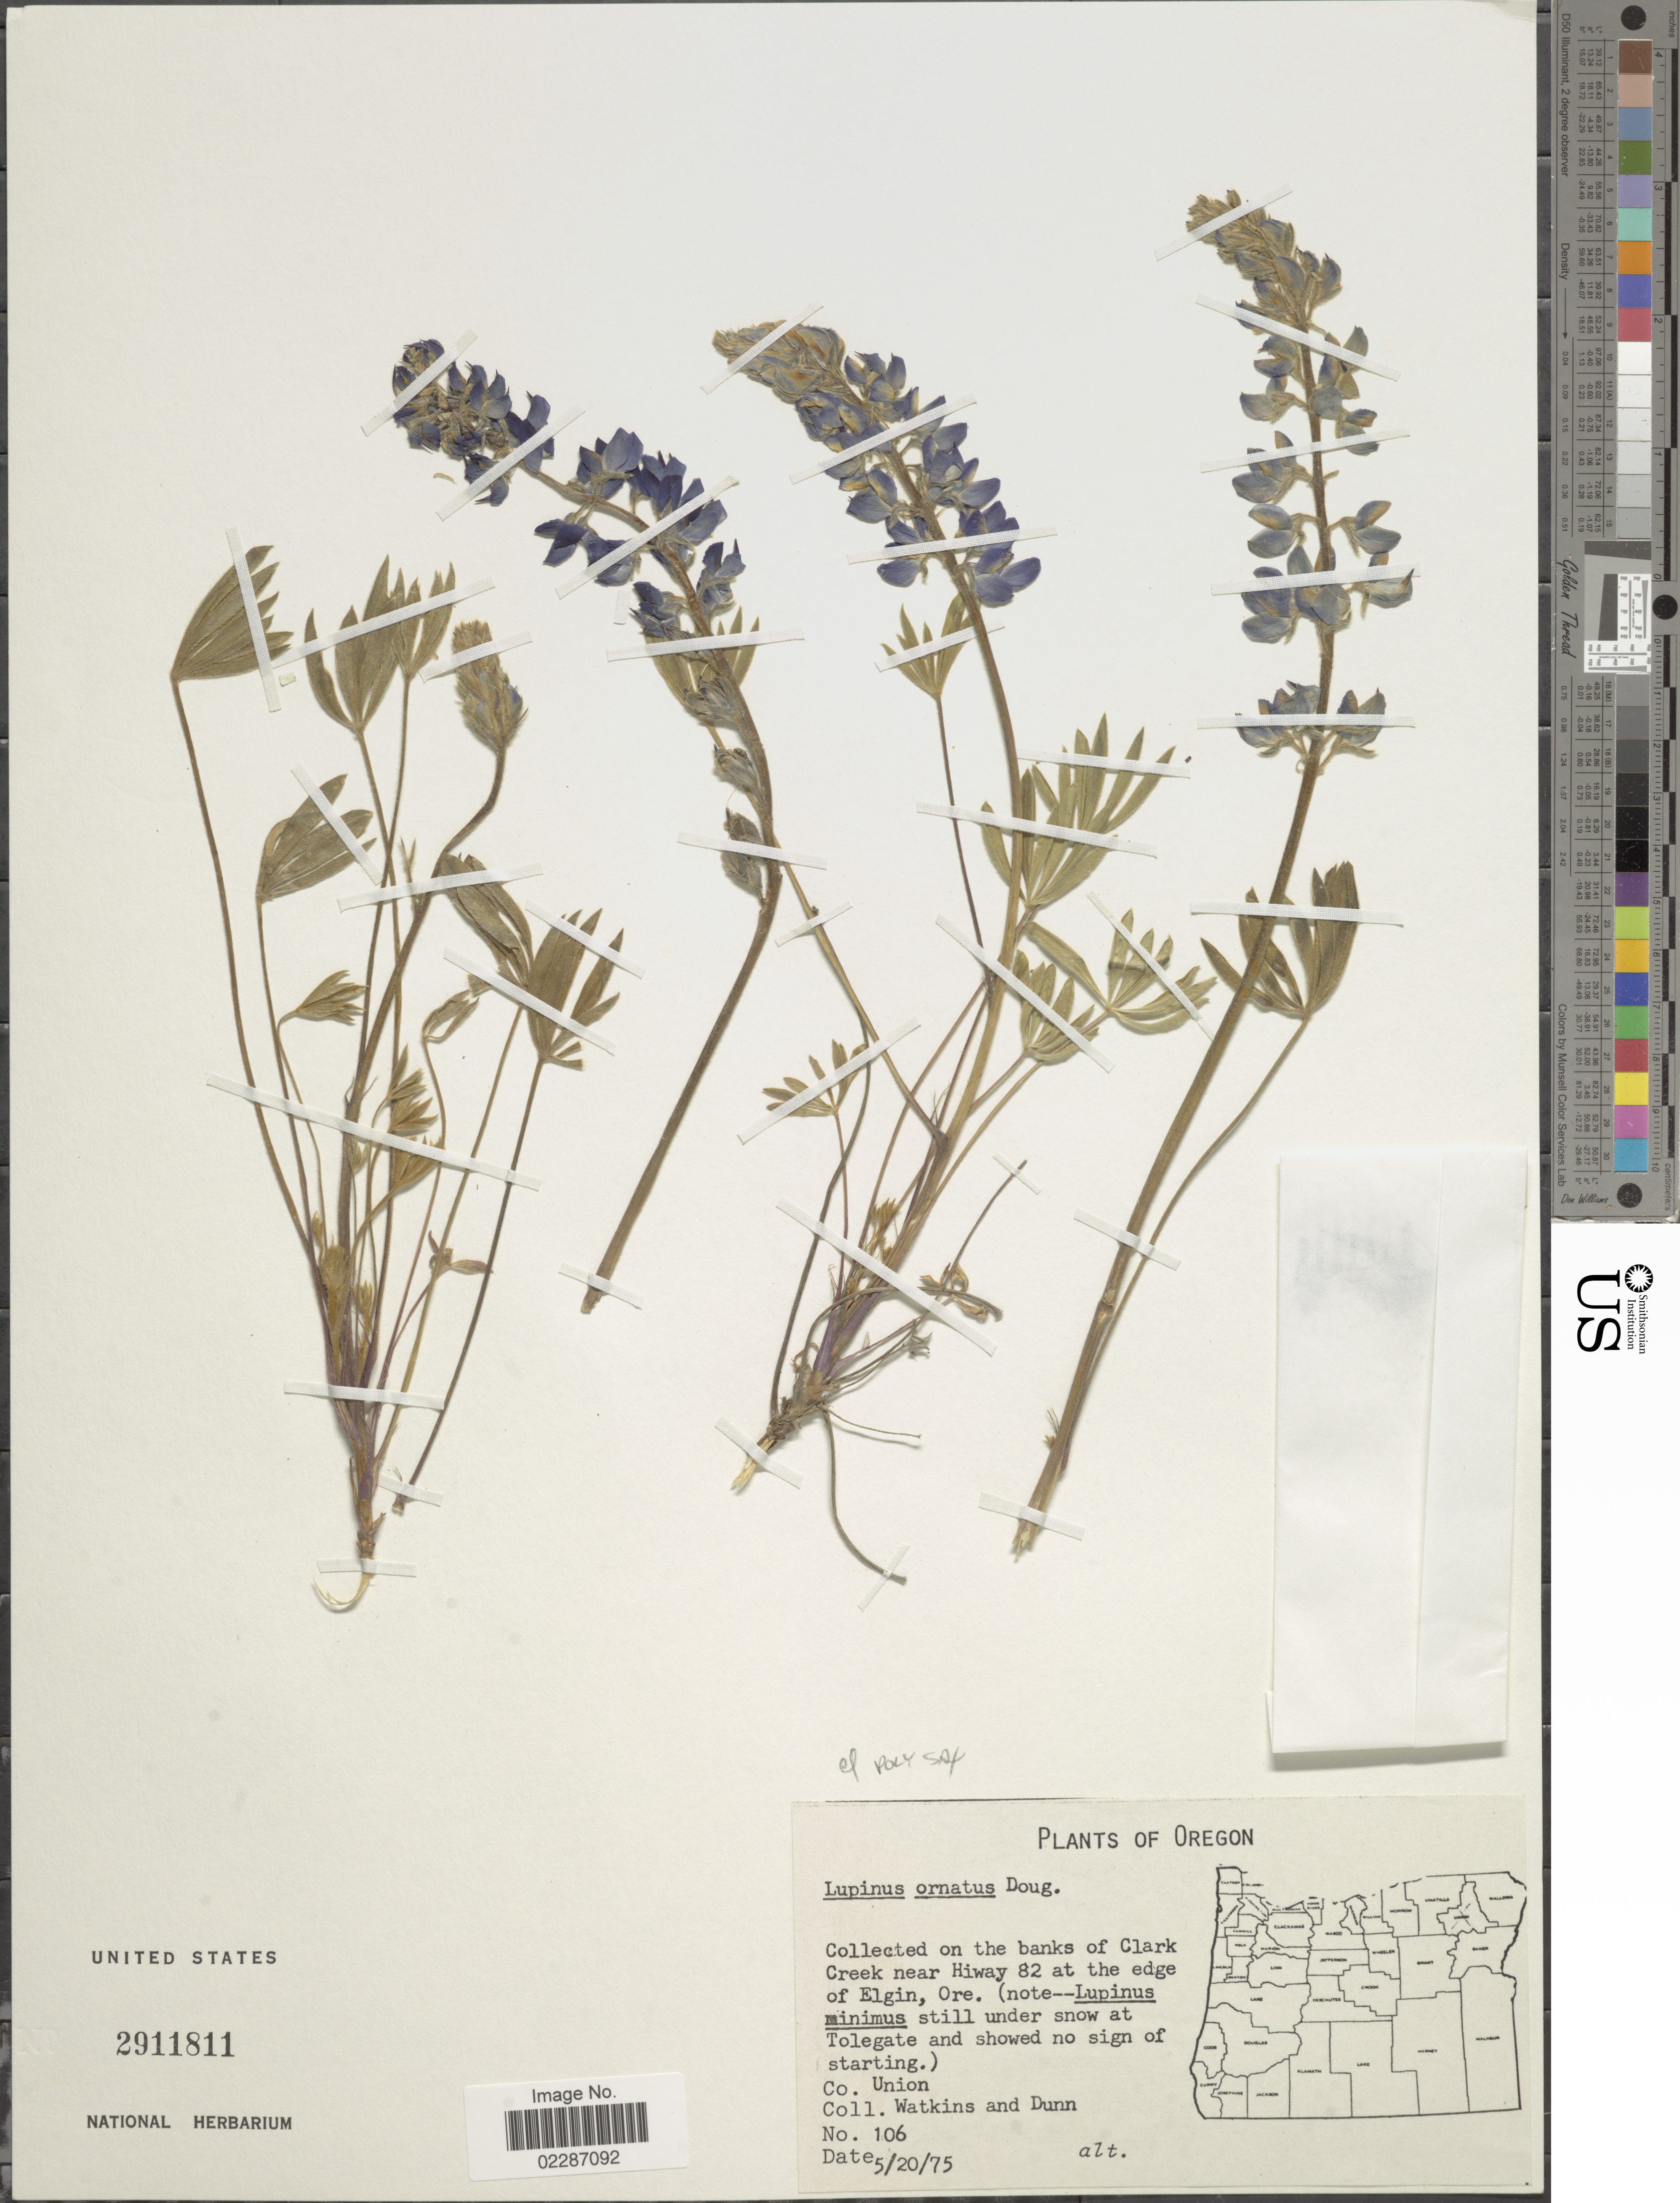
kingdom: Plantae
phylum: Tracheophyta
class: Magnoliopsida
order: Fabales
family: Fabaceae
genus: Lupinus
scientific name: Lupinus ornatus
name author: Douglas ex Lindl.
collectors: Watkins, -- & Dunn, --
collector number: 106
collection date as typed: Transcribed d/m/y: 20/5/75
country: United States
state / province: Oregon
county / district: Union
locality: On the banks of Clark Creek near Hiway 82 at the edge of Elgin, Ore. Co. Union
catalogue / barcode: US 2911811